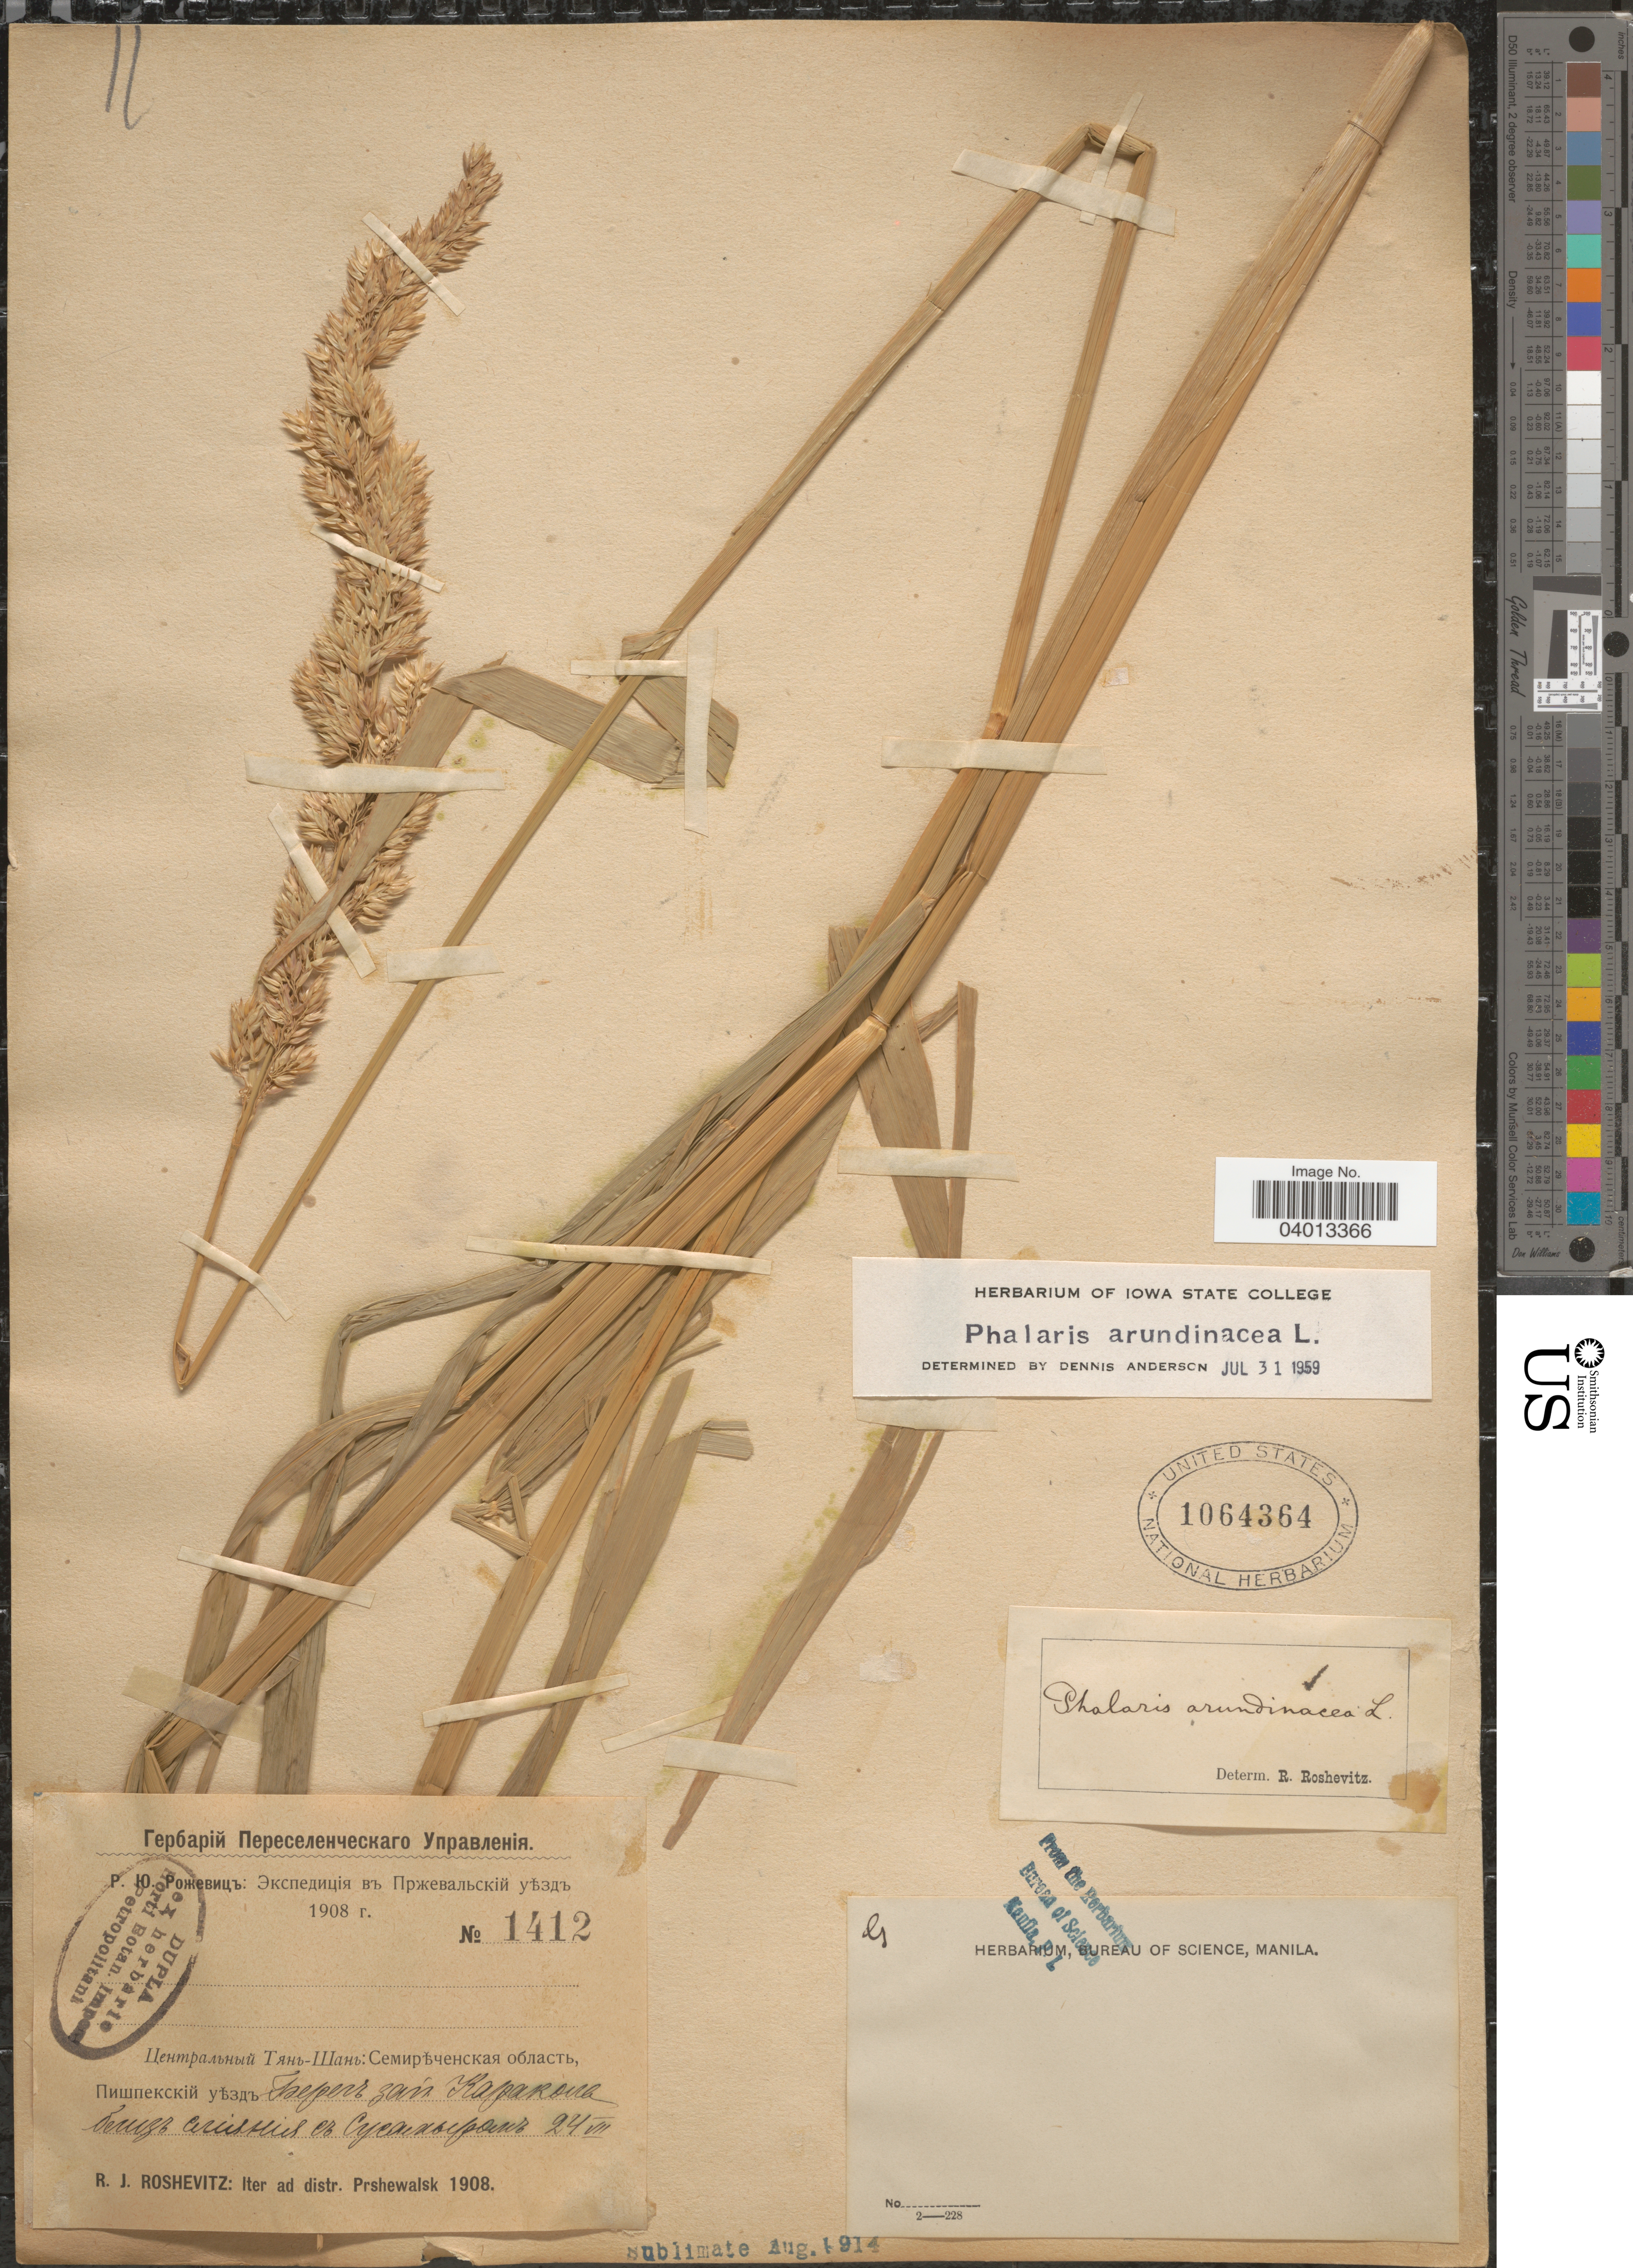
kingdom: Plantae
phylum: Tracheophyta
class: Liliopsida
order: Poales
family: Poaceae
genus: Phalaris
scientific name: Phalaris arundinacea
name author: L.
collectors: R. J. Roshevitz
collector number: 1412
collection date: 1908-07-24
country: Kyrgyzstan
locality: X. Iter ad distr. Prshewalsk.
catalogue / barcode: US 1064364